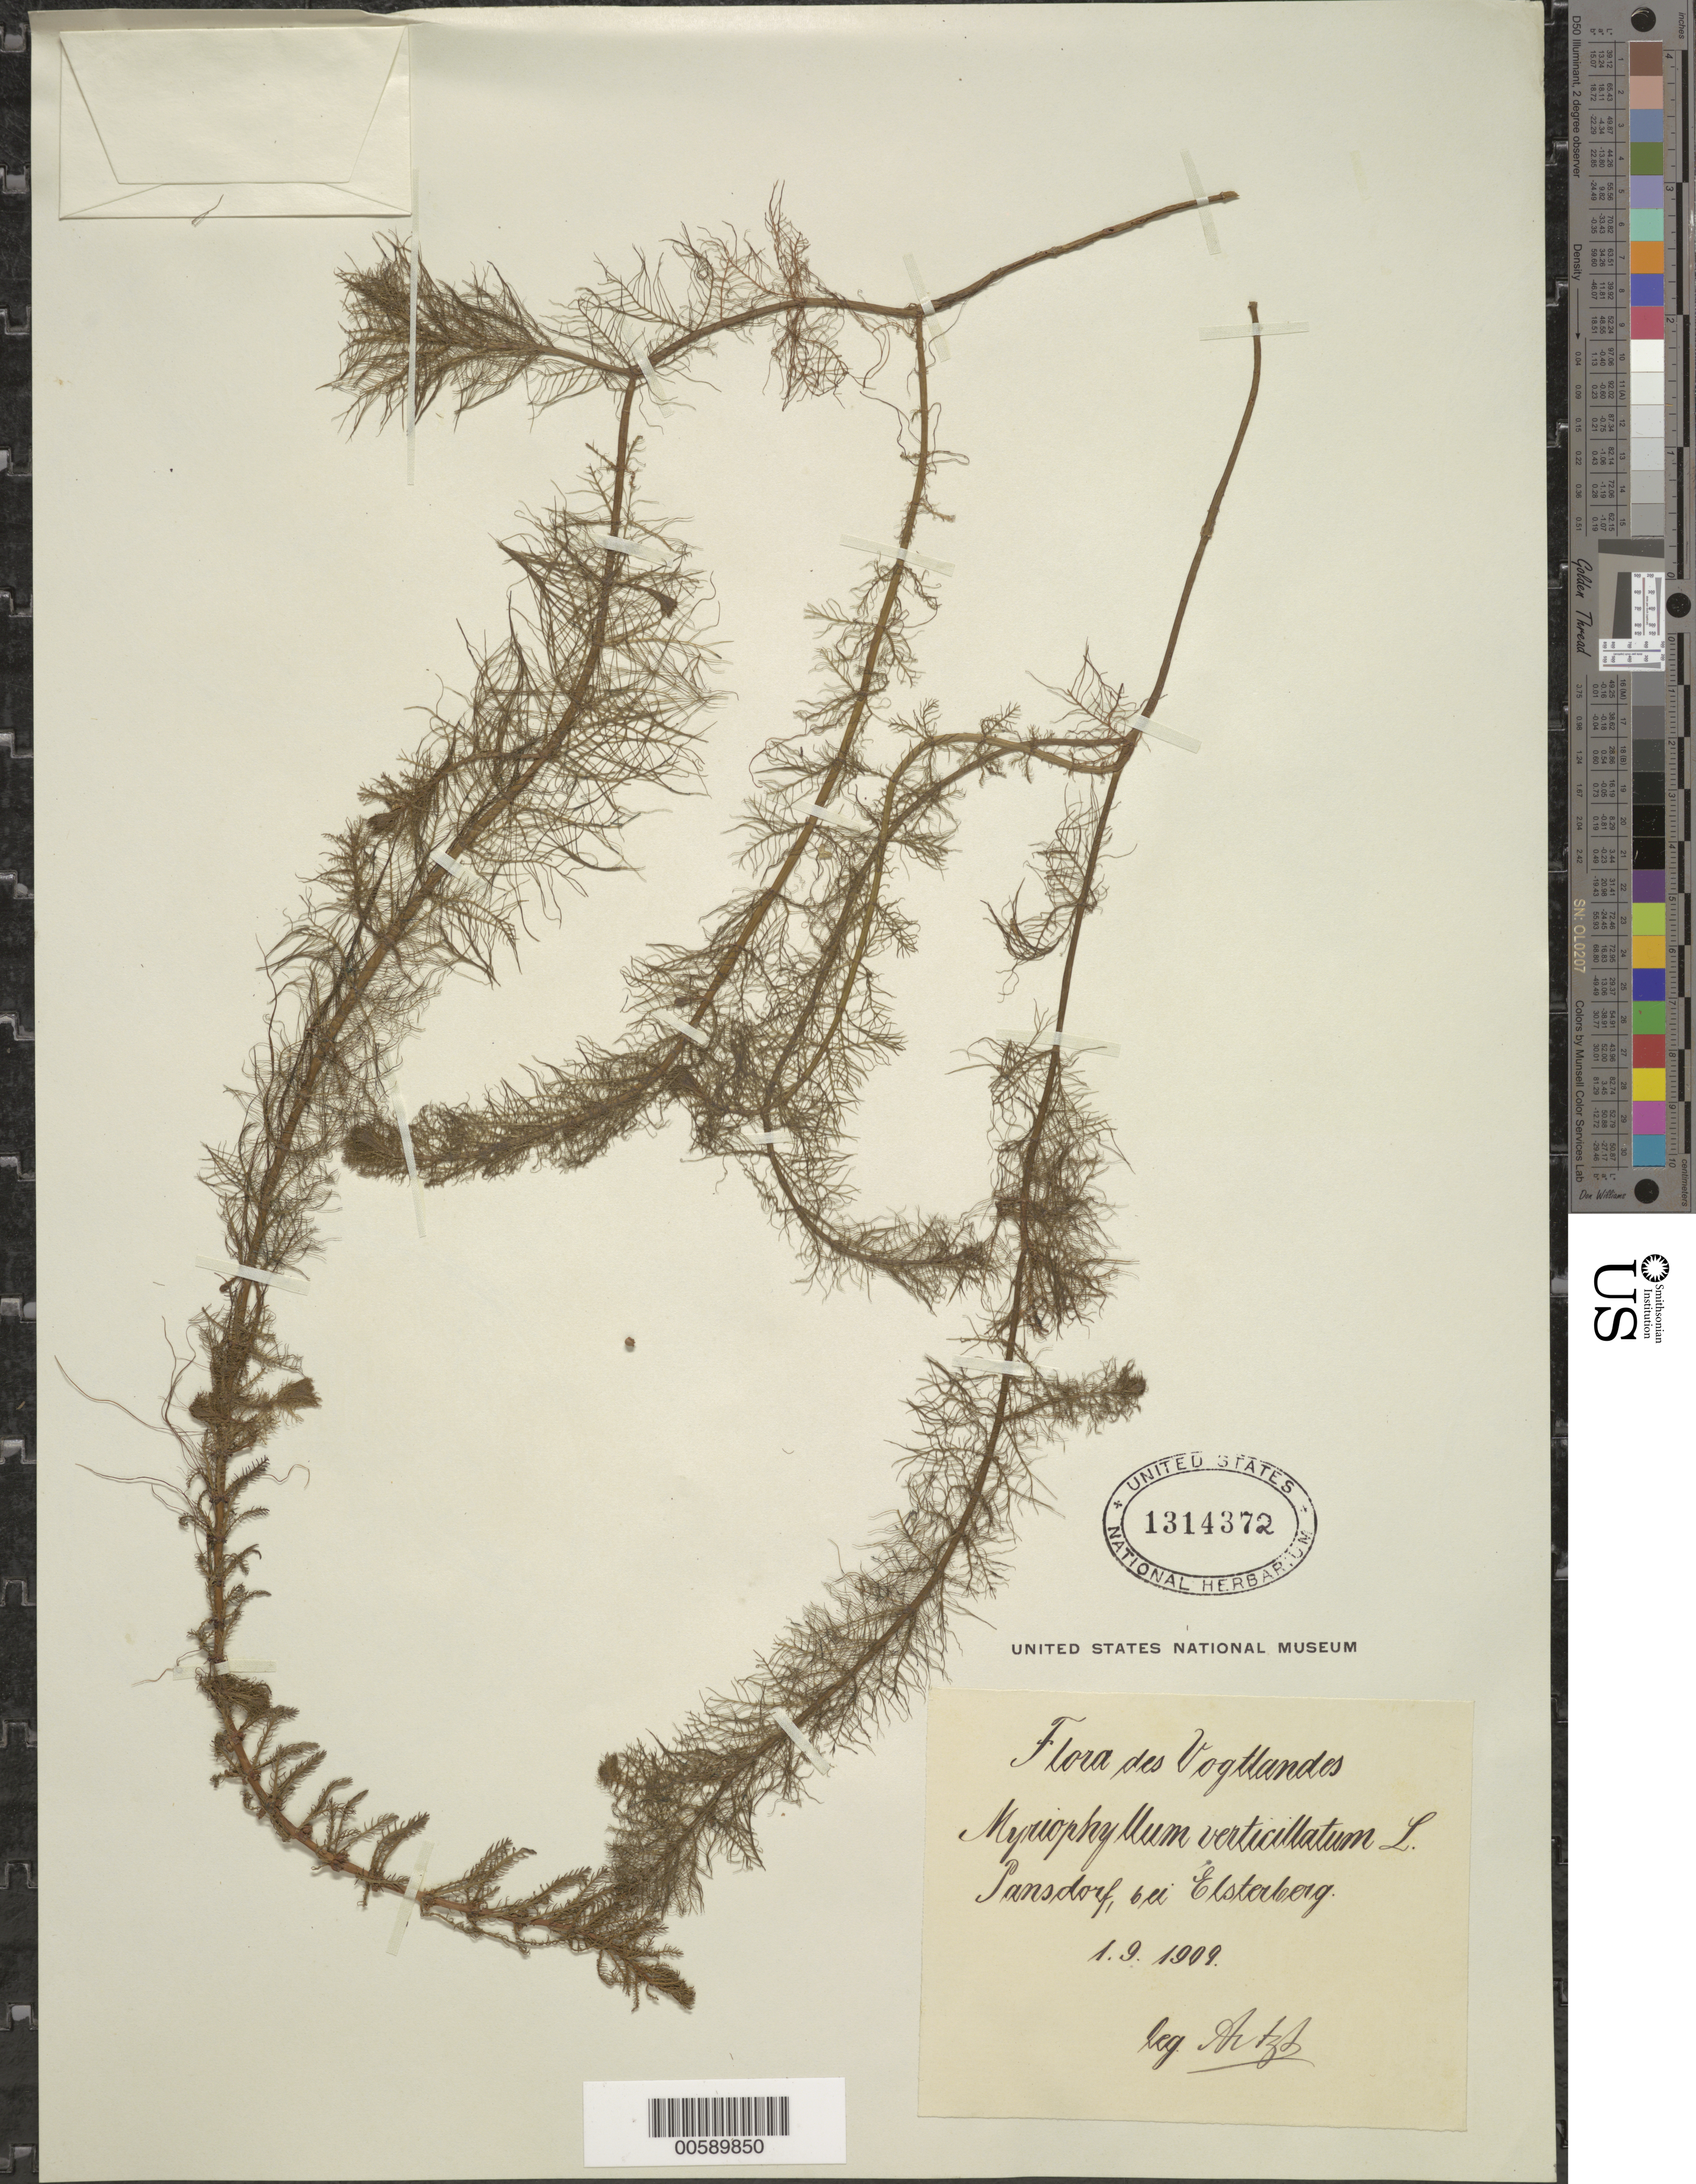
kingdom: Plantae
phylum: Tracheophyta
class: Magnoliopsida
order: Saxifragales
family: Haloragaceae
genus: Myriophyllum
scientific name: Myriophyllum verticillatum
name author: L.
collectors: -. Artzt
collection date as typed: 01 Sep 1909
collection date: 1909-09-01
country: Germany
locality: Pansdorf near Elsterberg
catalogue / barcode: US 1314372